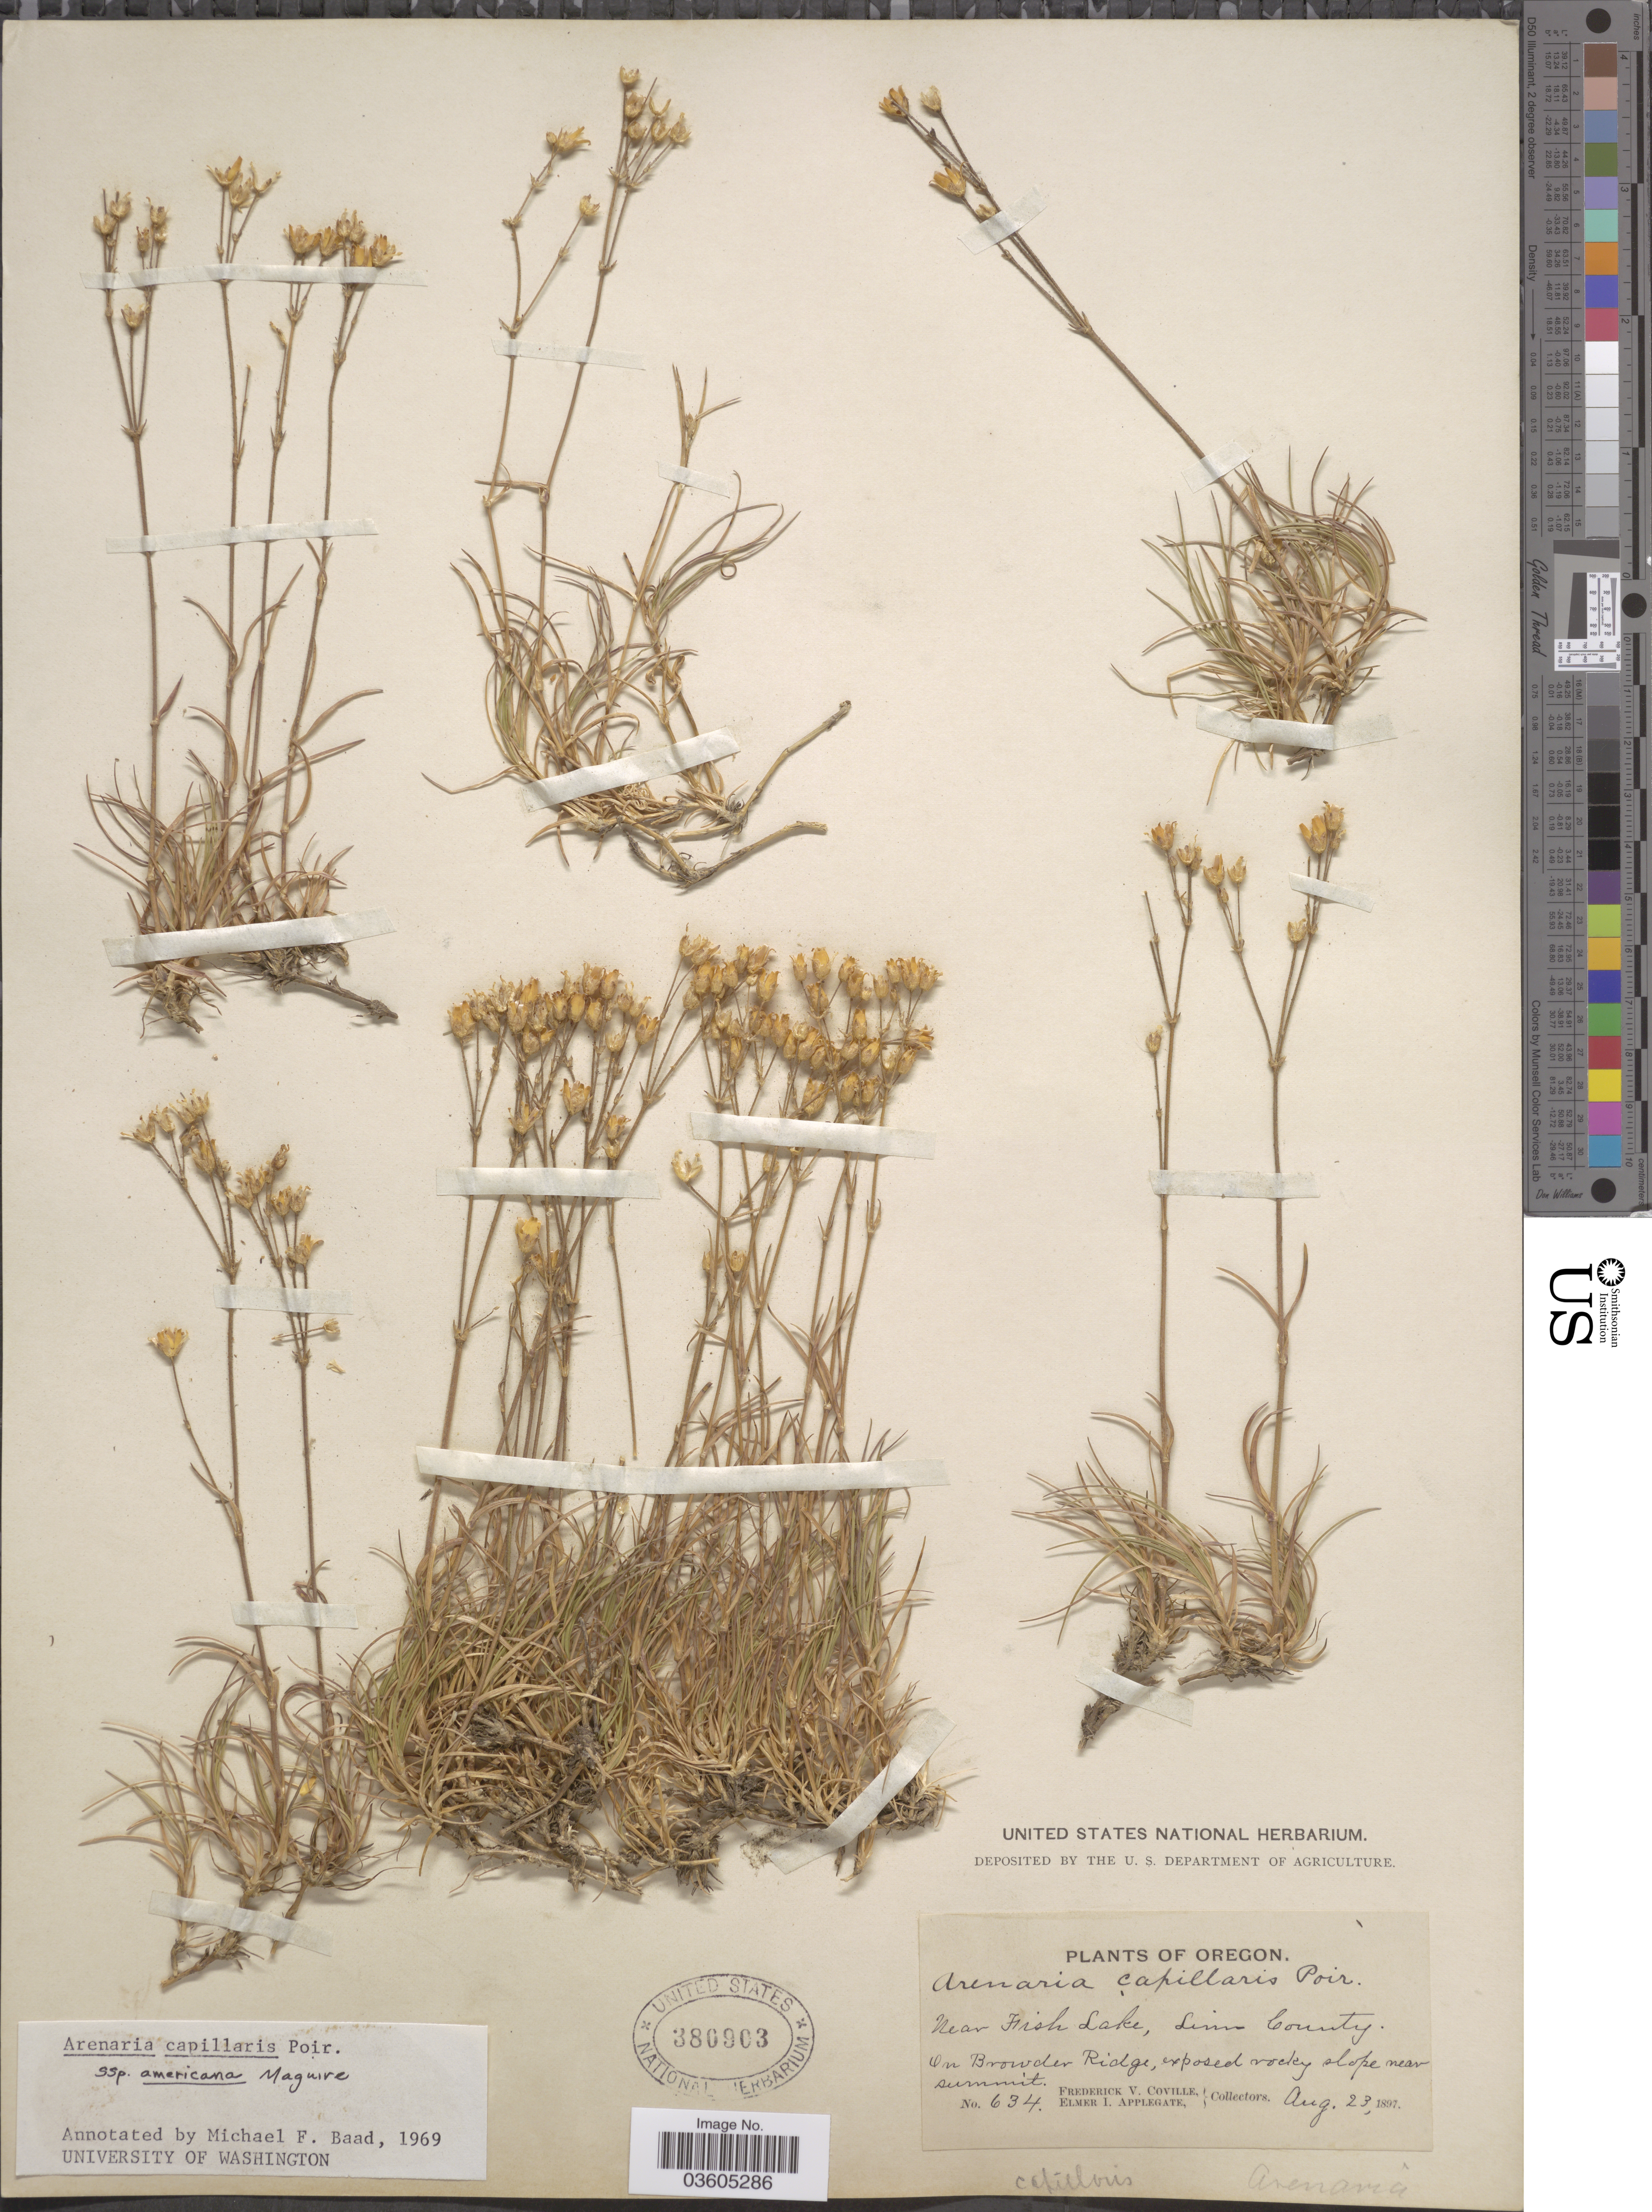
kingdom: Plantae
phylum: Tracheophyta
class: Magnoliopsida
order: Caryophyllales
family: Caryophyllaceae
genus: Eremogone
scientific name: Eremogone capillaris var. americana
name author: (Maguire) R.L. Hartm. & Rabeler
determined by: U.S. National Herbarium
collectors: F. V. Coville & E. I. Applegate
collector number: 634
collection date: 1897-08-23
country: United States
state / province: Oregon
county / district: Linn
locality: Near Fish Lake, Linn County. On a Browder Ridge, exposed rocky slope near summit.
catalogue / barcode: US 380903